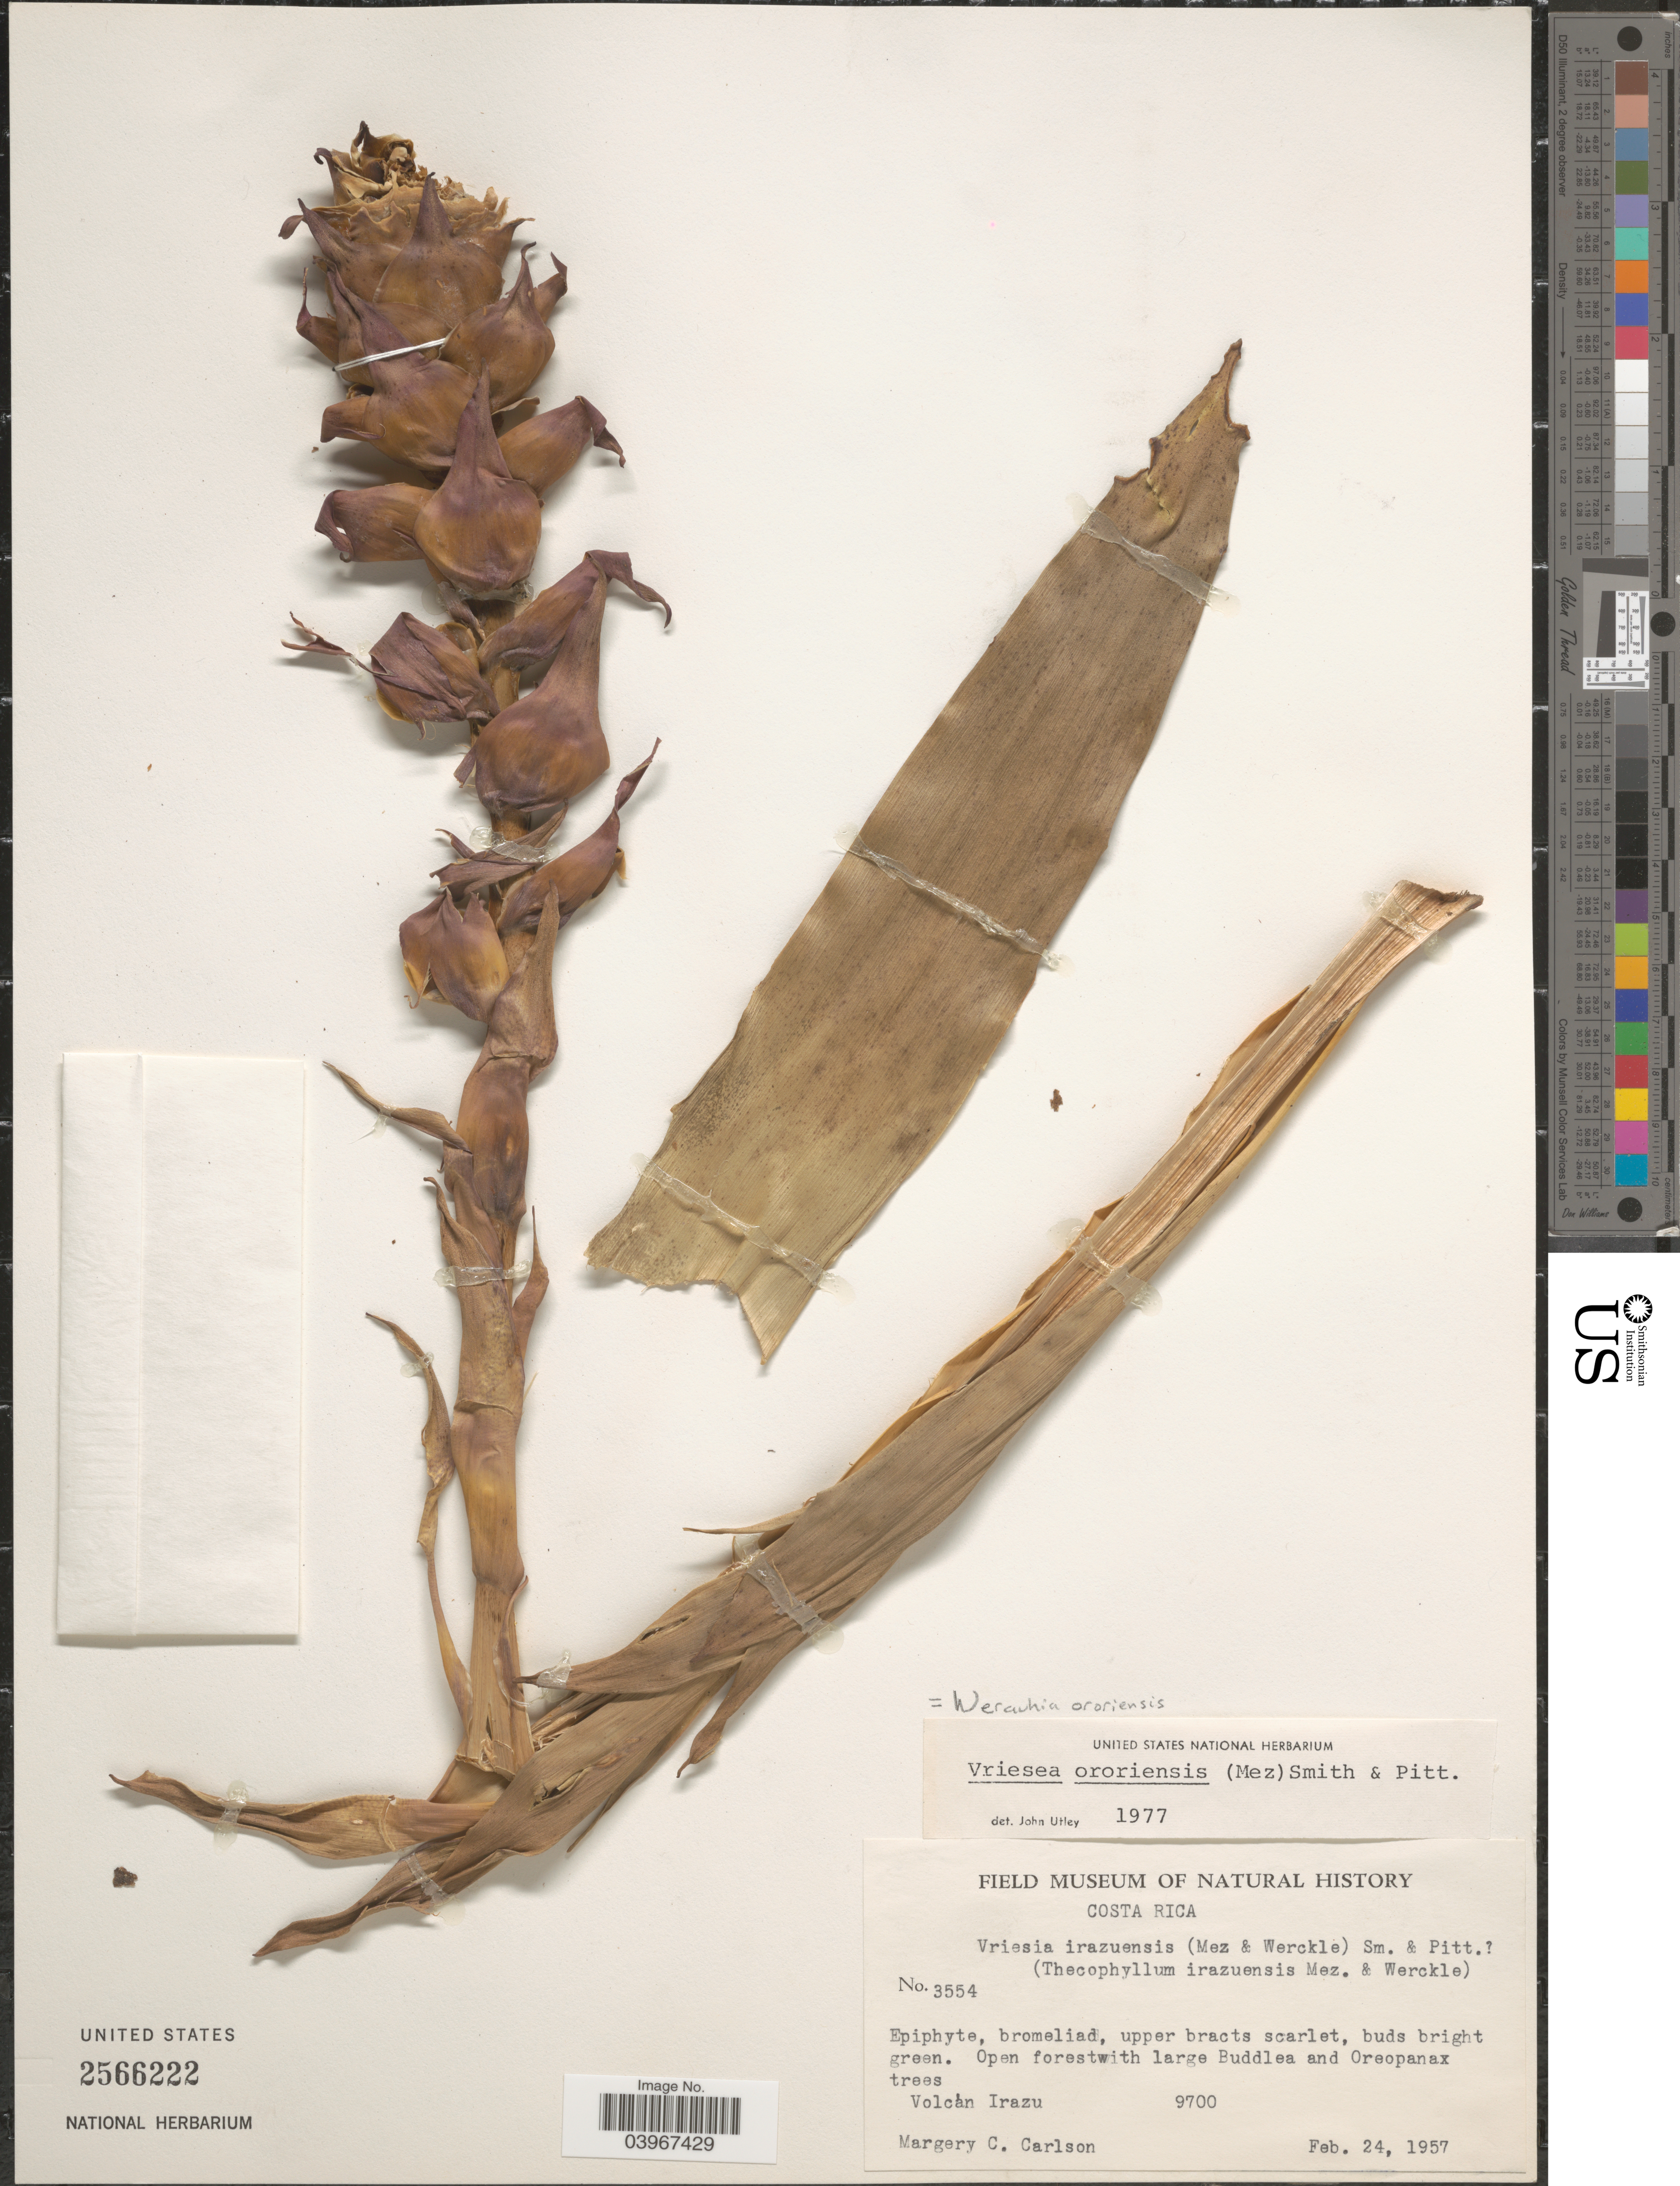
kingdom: Plantae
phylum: Tracheophyta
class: Liliopsida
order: Poales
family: Bromeliaceae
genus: Werauhia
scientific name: Werauhia ororiensis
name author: (Mez) J.R. Grant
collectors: M. C. Carlson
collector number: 9700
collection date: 1957-02-24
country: Costa Rica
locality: Volcán Irazu.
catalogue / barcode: US 2566222